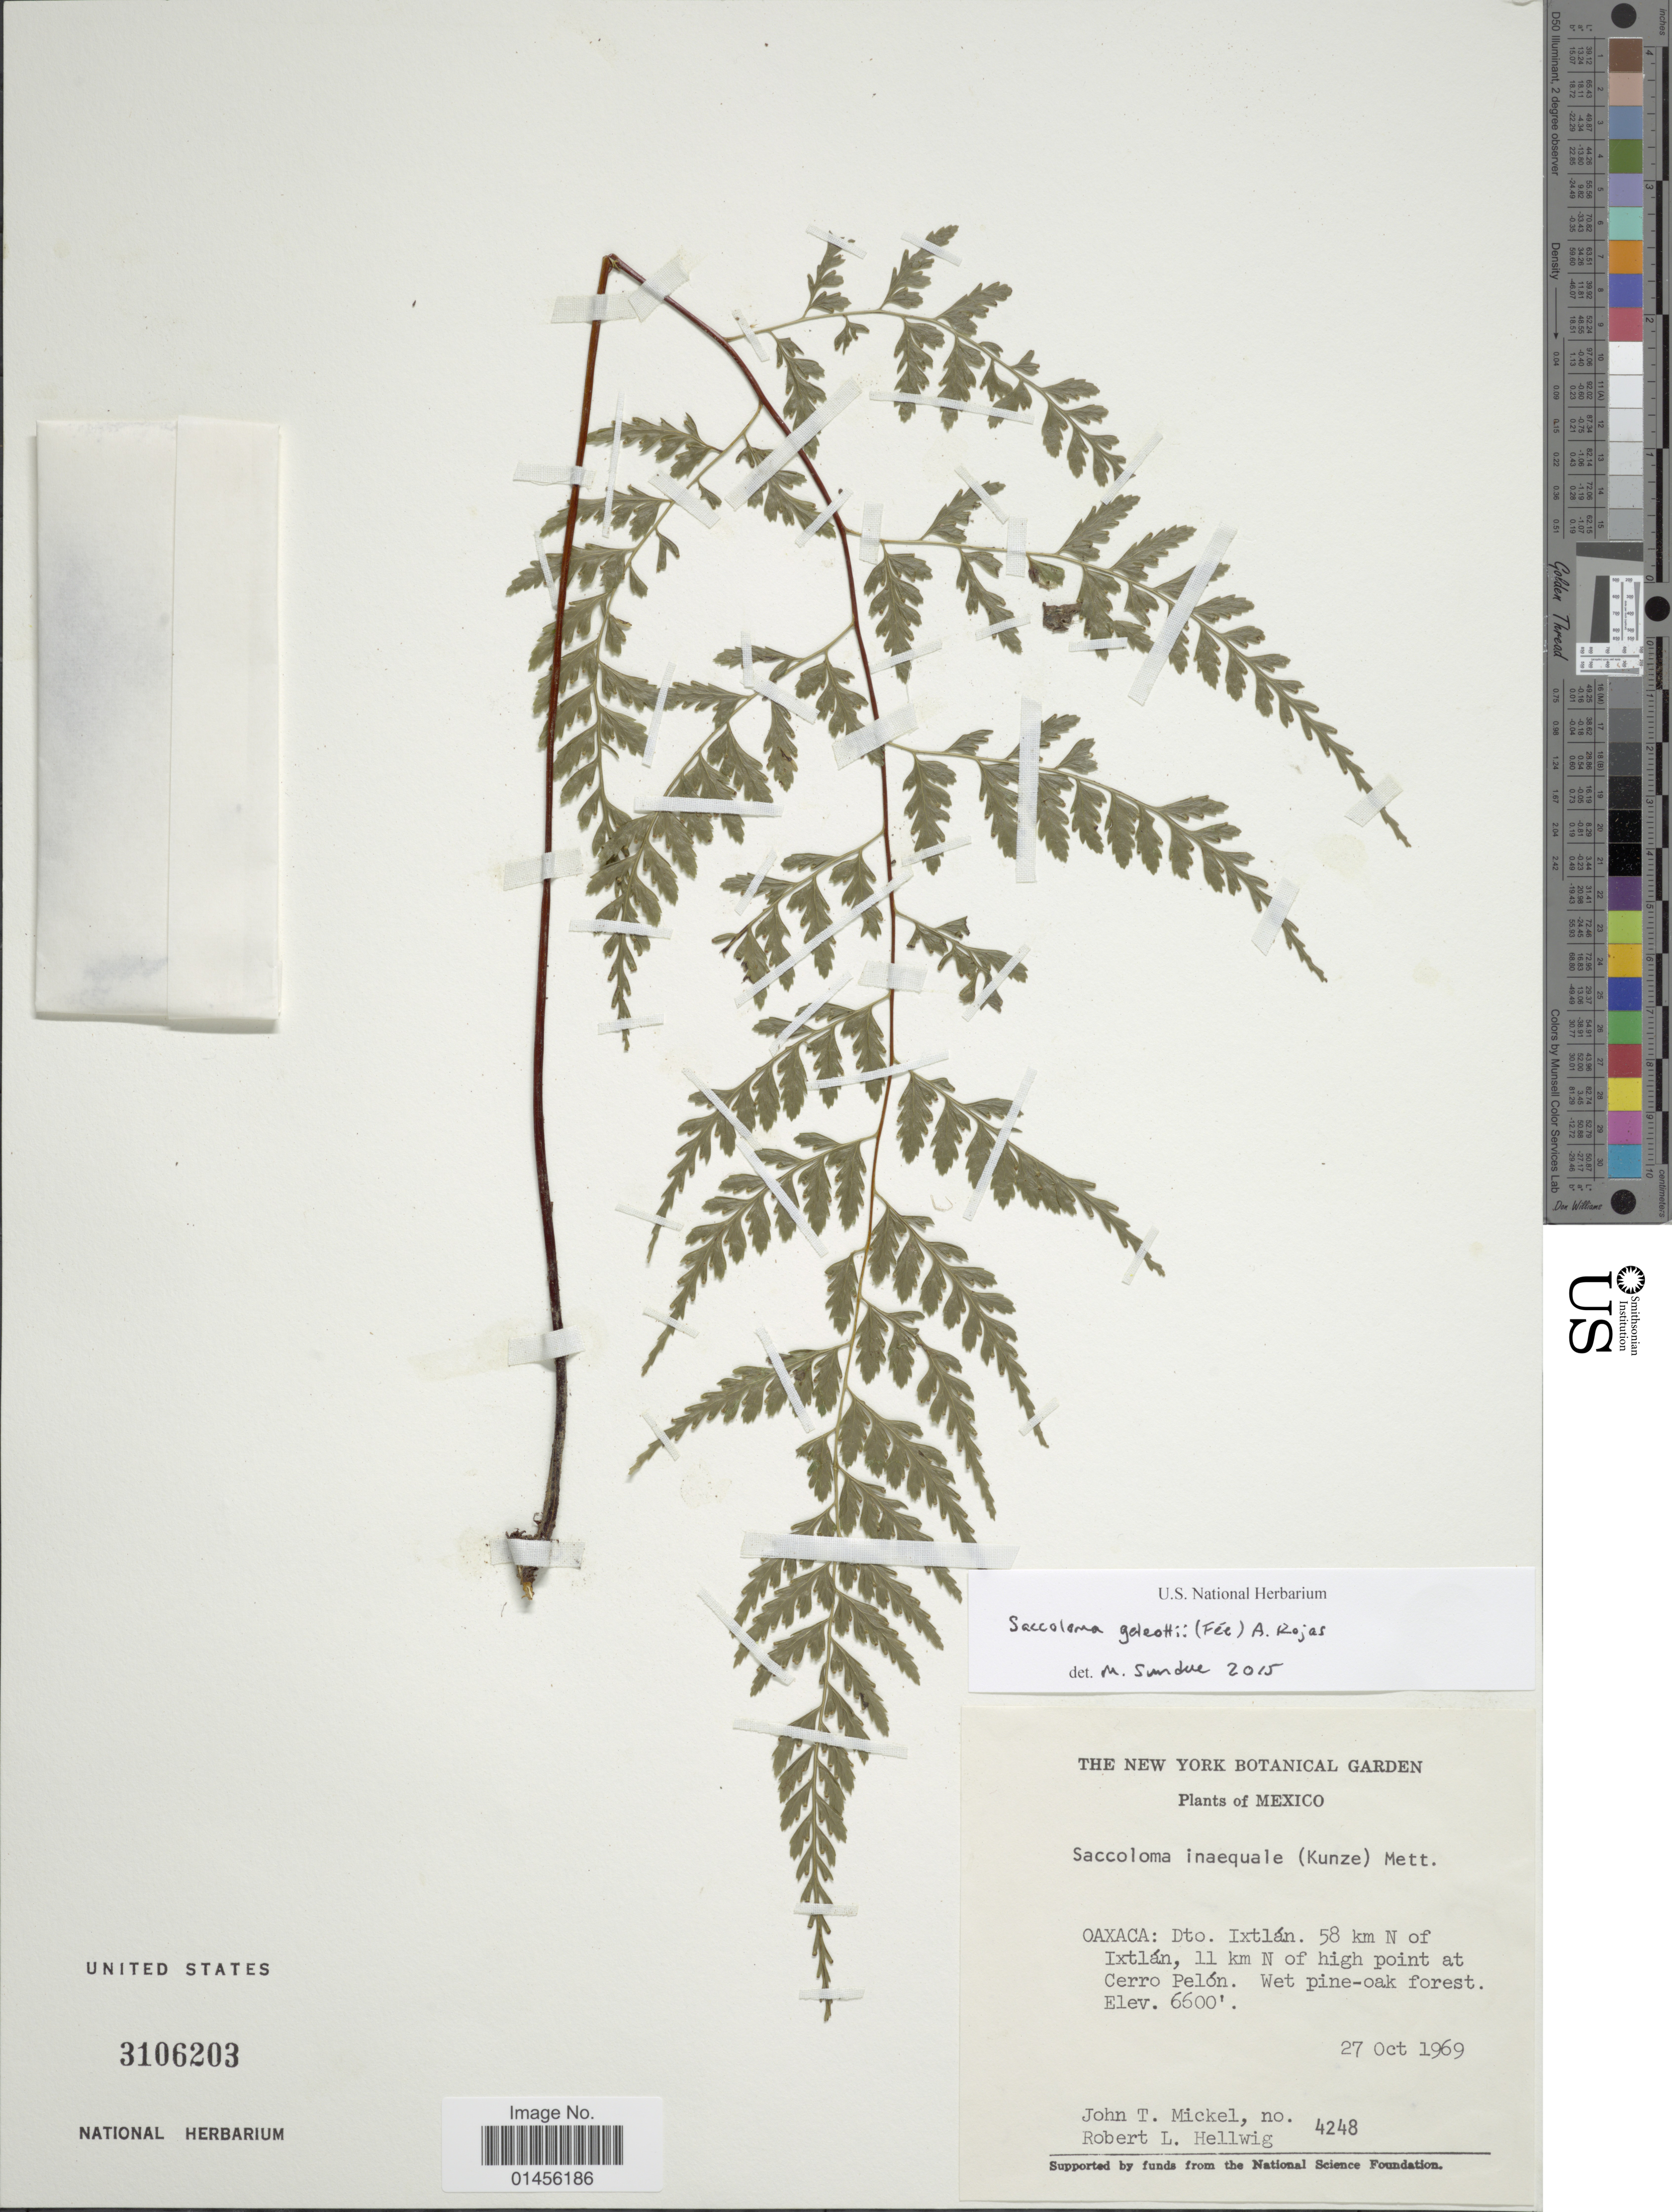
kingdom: Plantae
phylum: Tracheophyta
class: Polypodiopsida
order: Polypodiales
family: Saccolomataceae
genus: Saccoloma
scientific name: Saccoloma galeottii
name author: (Fée) A. Rojas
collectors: J. T. Mickel & R. Hellwig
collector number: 4248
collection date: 1969-10-27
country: Mexico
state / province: Oaxaca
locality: Dto Ixtlán. 58 km N of Ixtlán, 11 km N of high point at Cerro Pelón. Wet pine-oak forest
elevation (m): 2012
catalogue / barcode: US 3106203